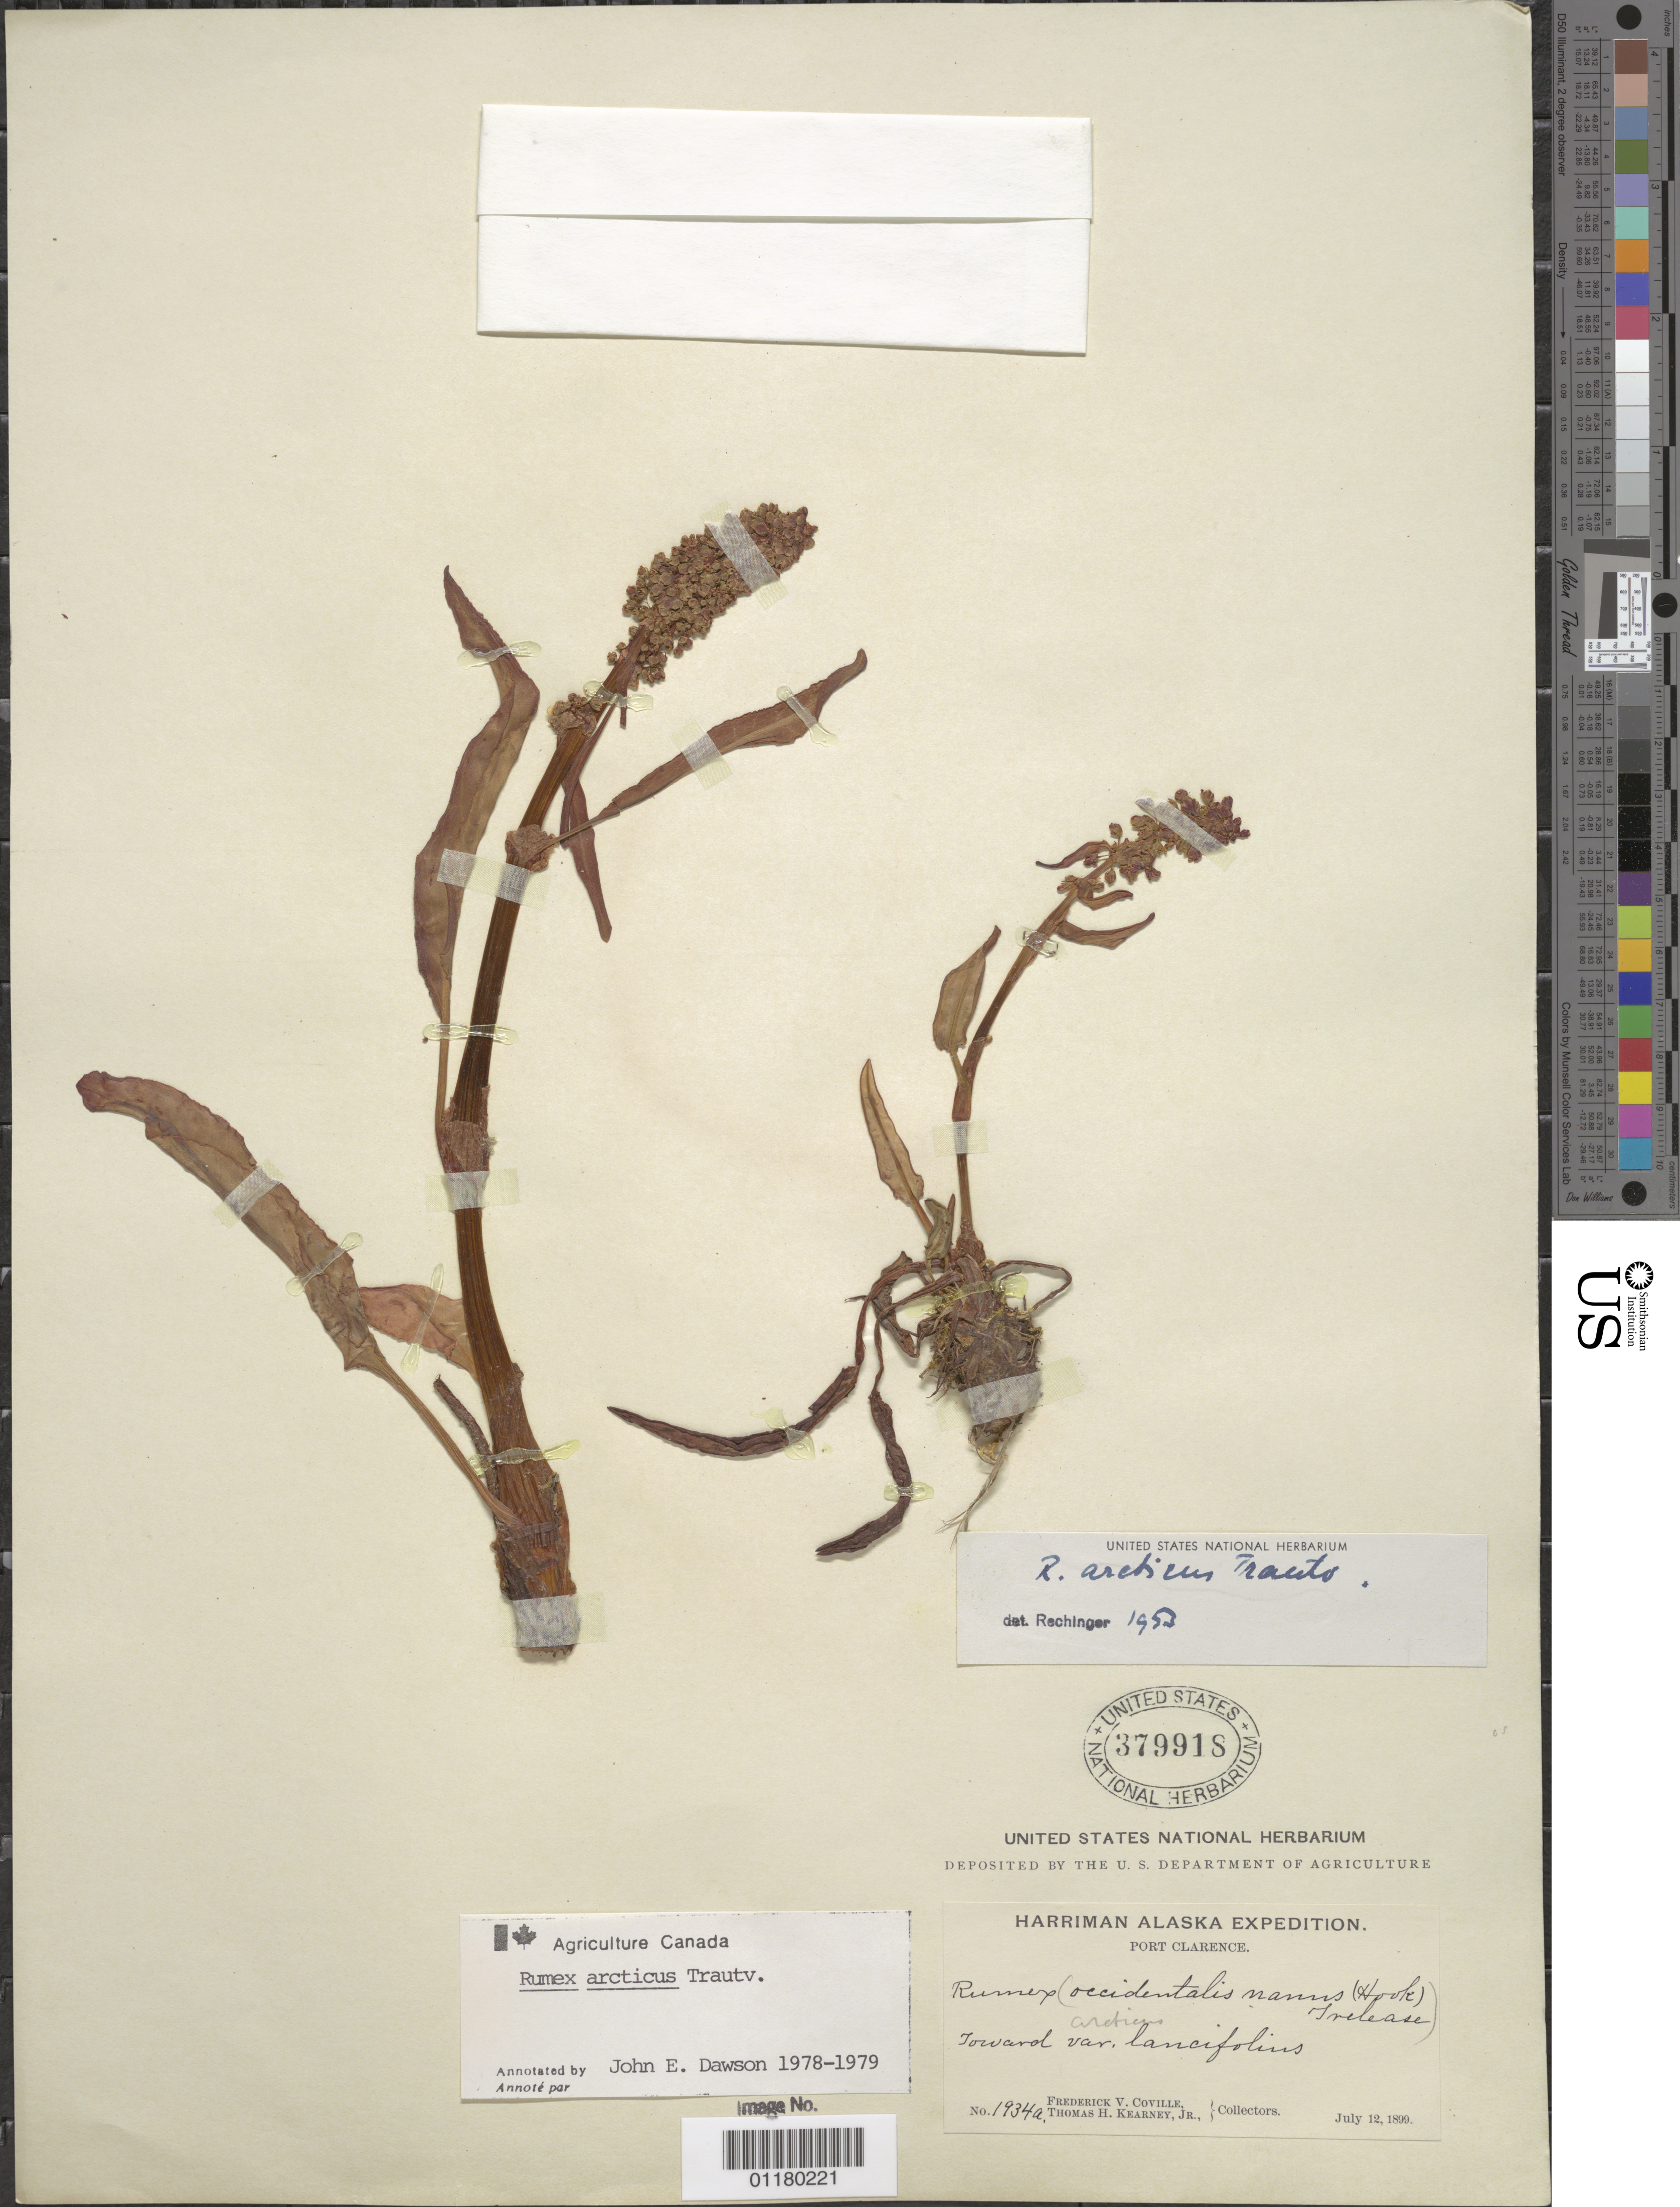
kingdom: Plantae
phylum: Tracheophyta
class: Magnoliopsida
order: Caryophyllales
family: Polygonaceae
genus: Rumex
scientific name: Rumex arcticus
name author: Trautv.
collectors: F. V. Coville & T. H. Kearney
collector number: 1934a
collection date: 1899-07-12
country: United States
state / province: Alaska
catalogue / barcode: US 379918